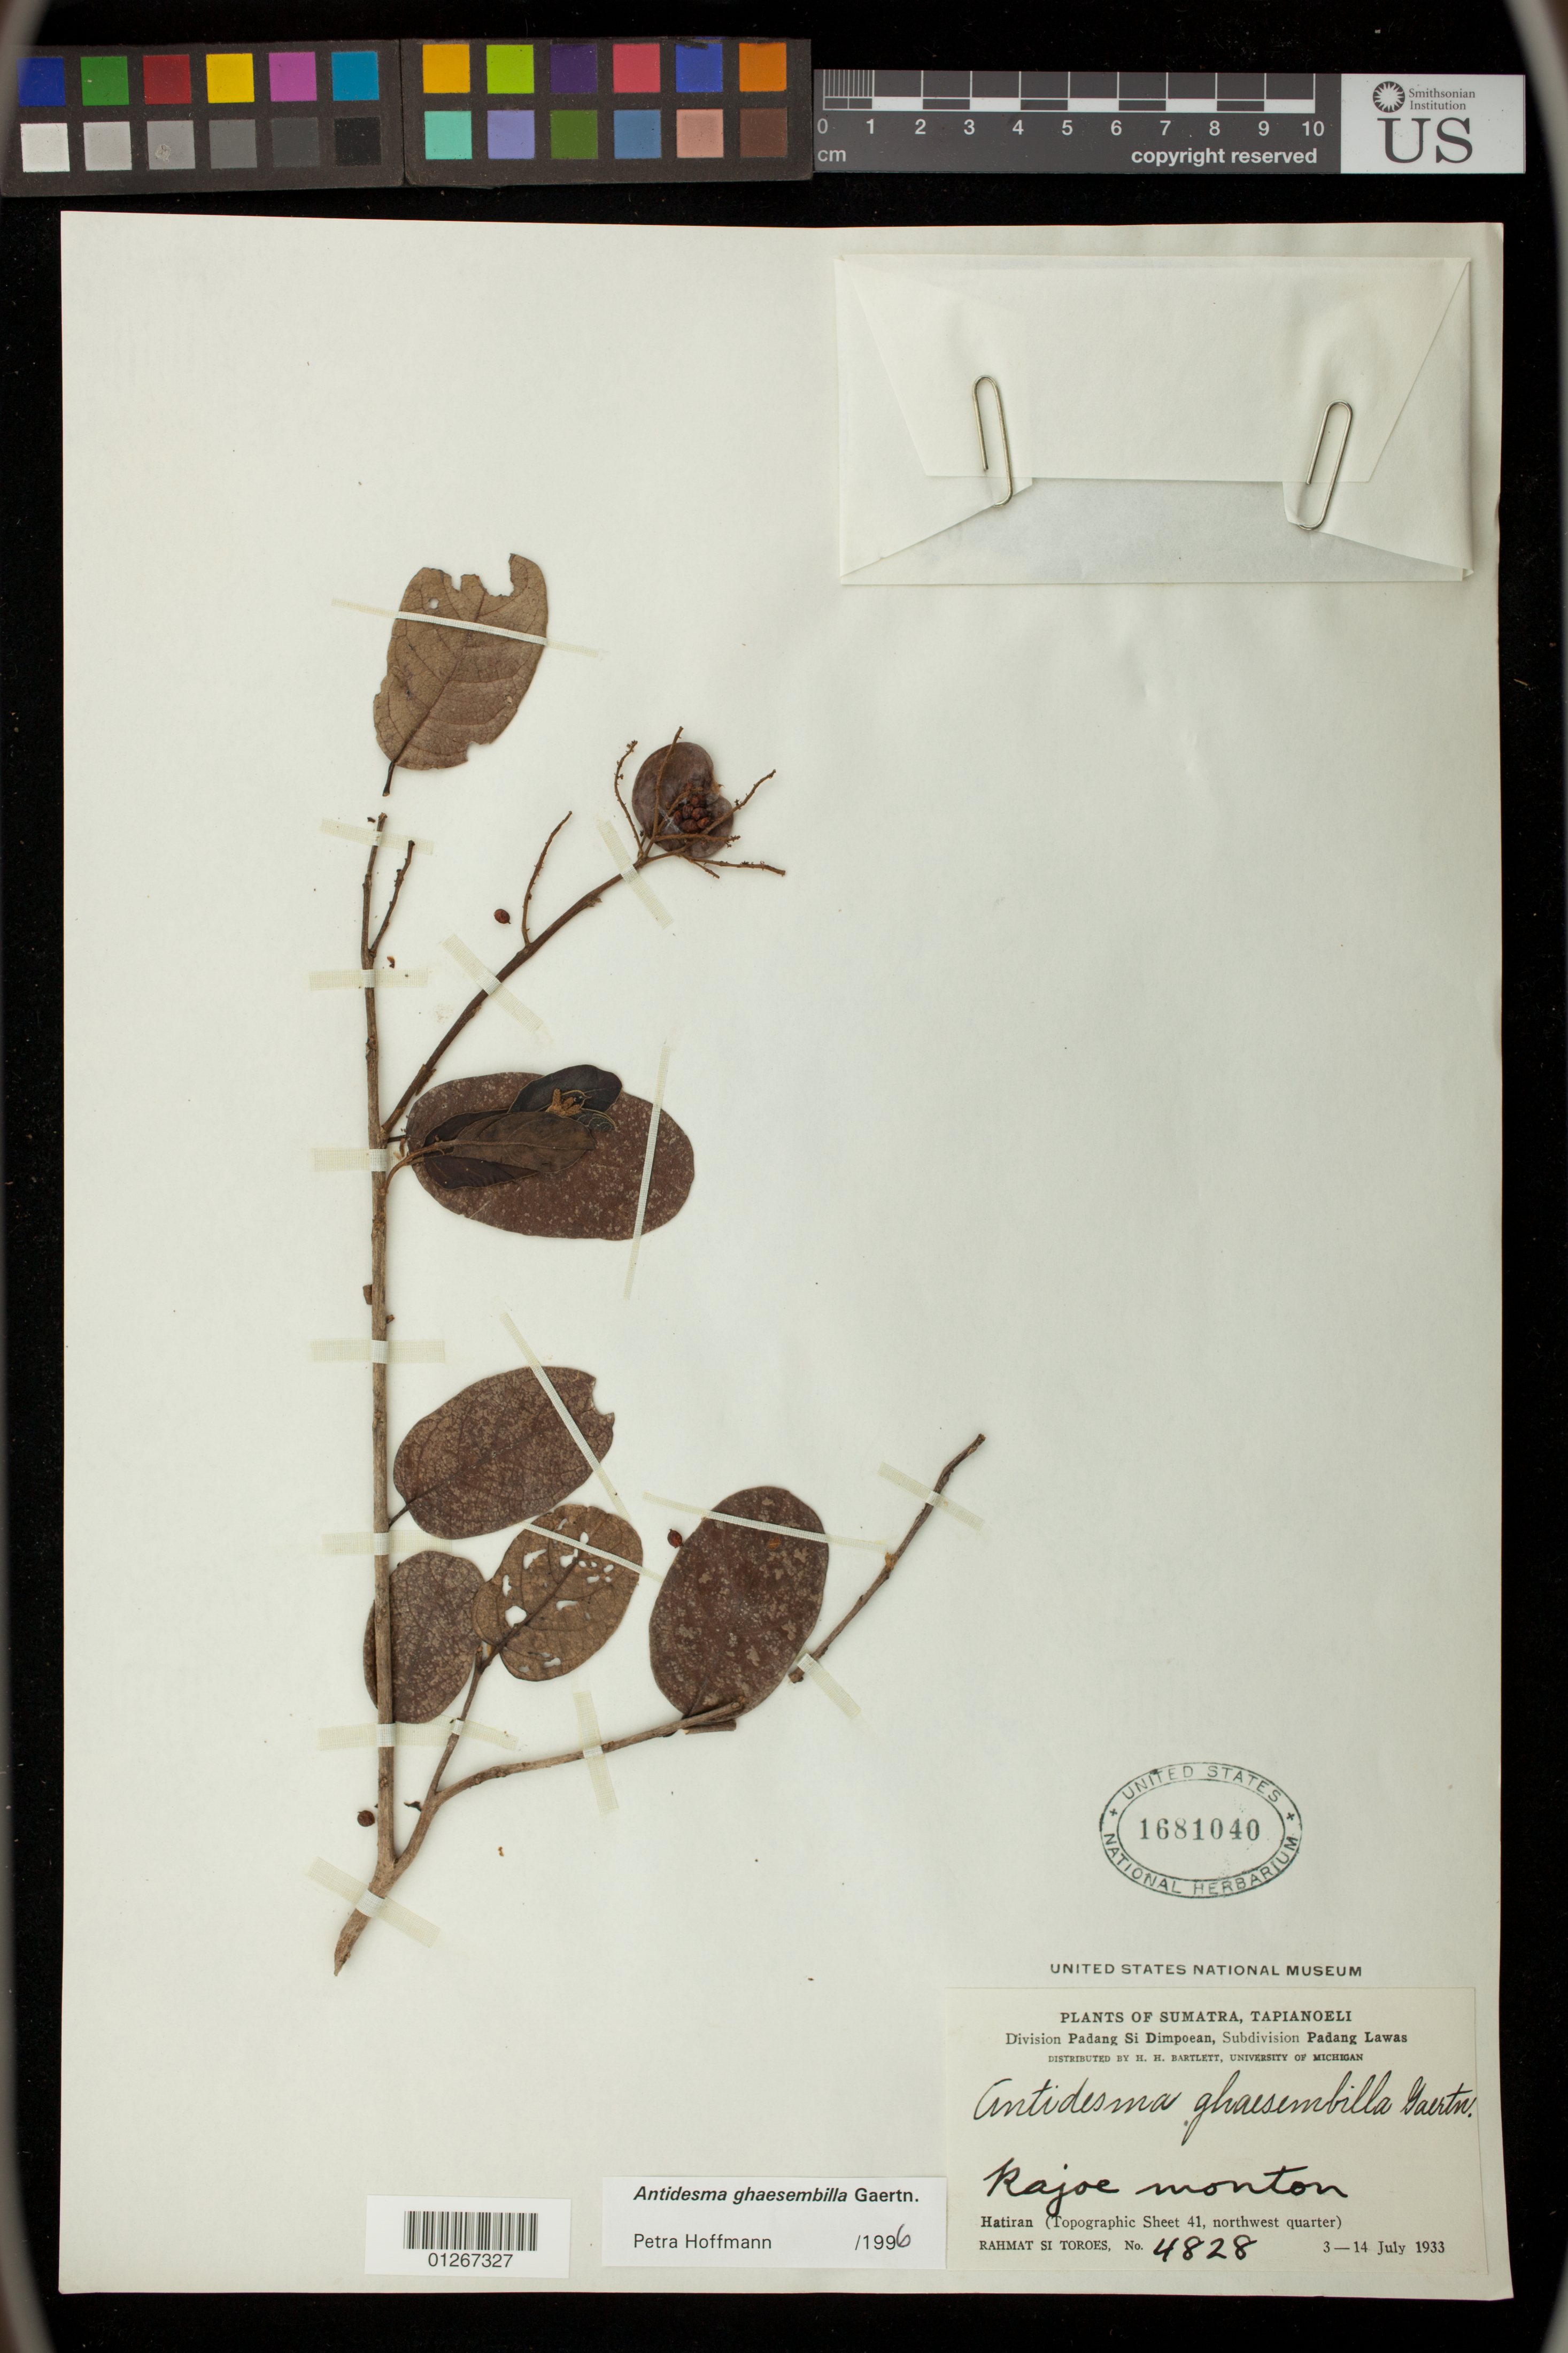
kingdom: Plantae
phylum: Tracheophyta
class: Magnoliopsida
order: Malpighiales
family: Phyllanthaceae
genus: Antidesma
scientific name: Antidesma ghaesembilla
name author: Gaertn.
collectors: Rahmat Si Boeea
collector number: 4828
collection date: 1933-07-03/1933-07-14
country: Indonesia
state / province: Sumatra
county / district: Sumatera Utara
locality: Division Padang Si Dimpoean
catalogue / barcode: US 1681040